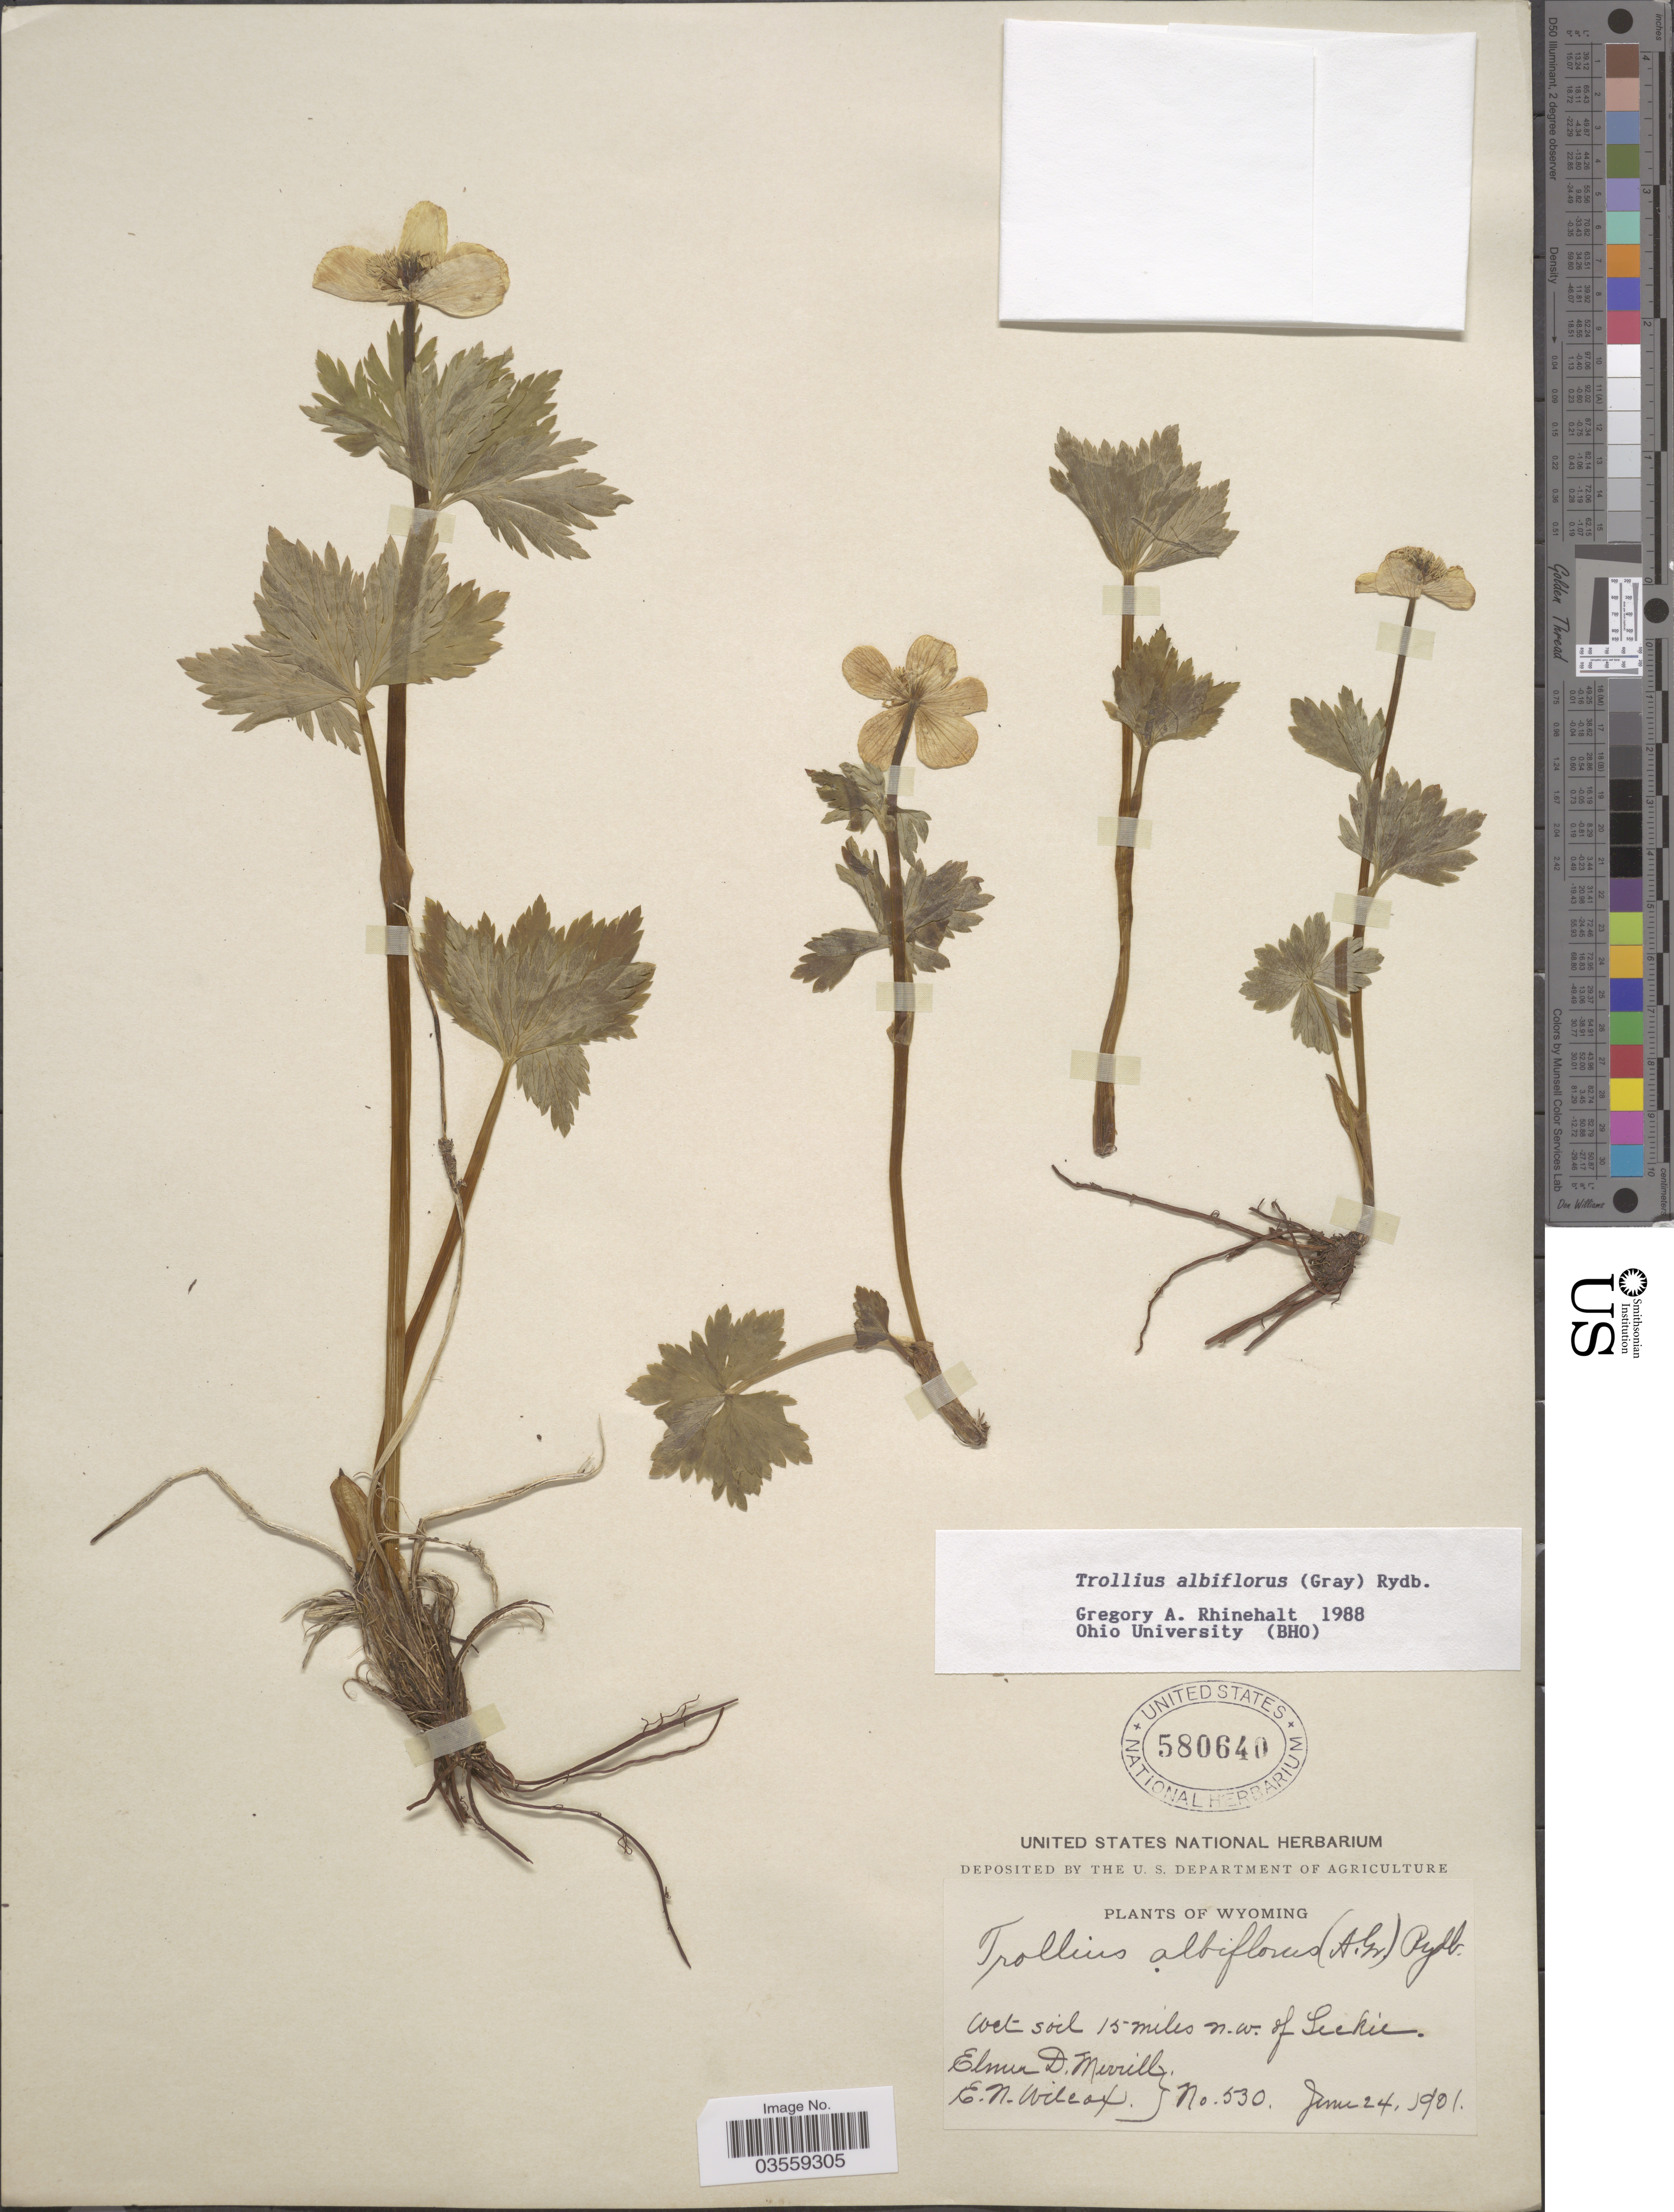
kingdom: Plantae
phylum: Tracheophyta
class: Magnoliopsida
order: Ranunculales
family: Ranunculaceae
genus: Trollius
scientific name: Trollius albiflorus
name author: (A. Gray) Rydb.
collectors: E. D. Merrill & E. Wilcox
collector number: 530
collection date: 1901-06-24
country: United States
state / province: Wyoming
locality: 15 miles n.w. of Leckie.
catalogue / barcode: US 580640